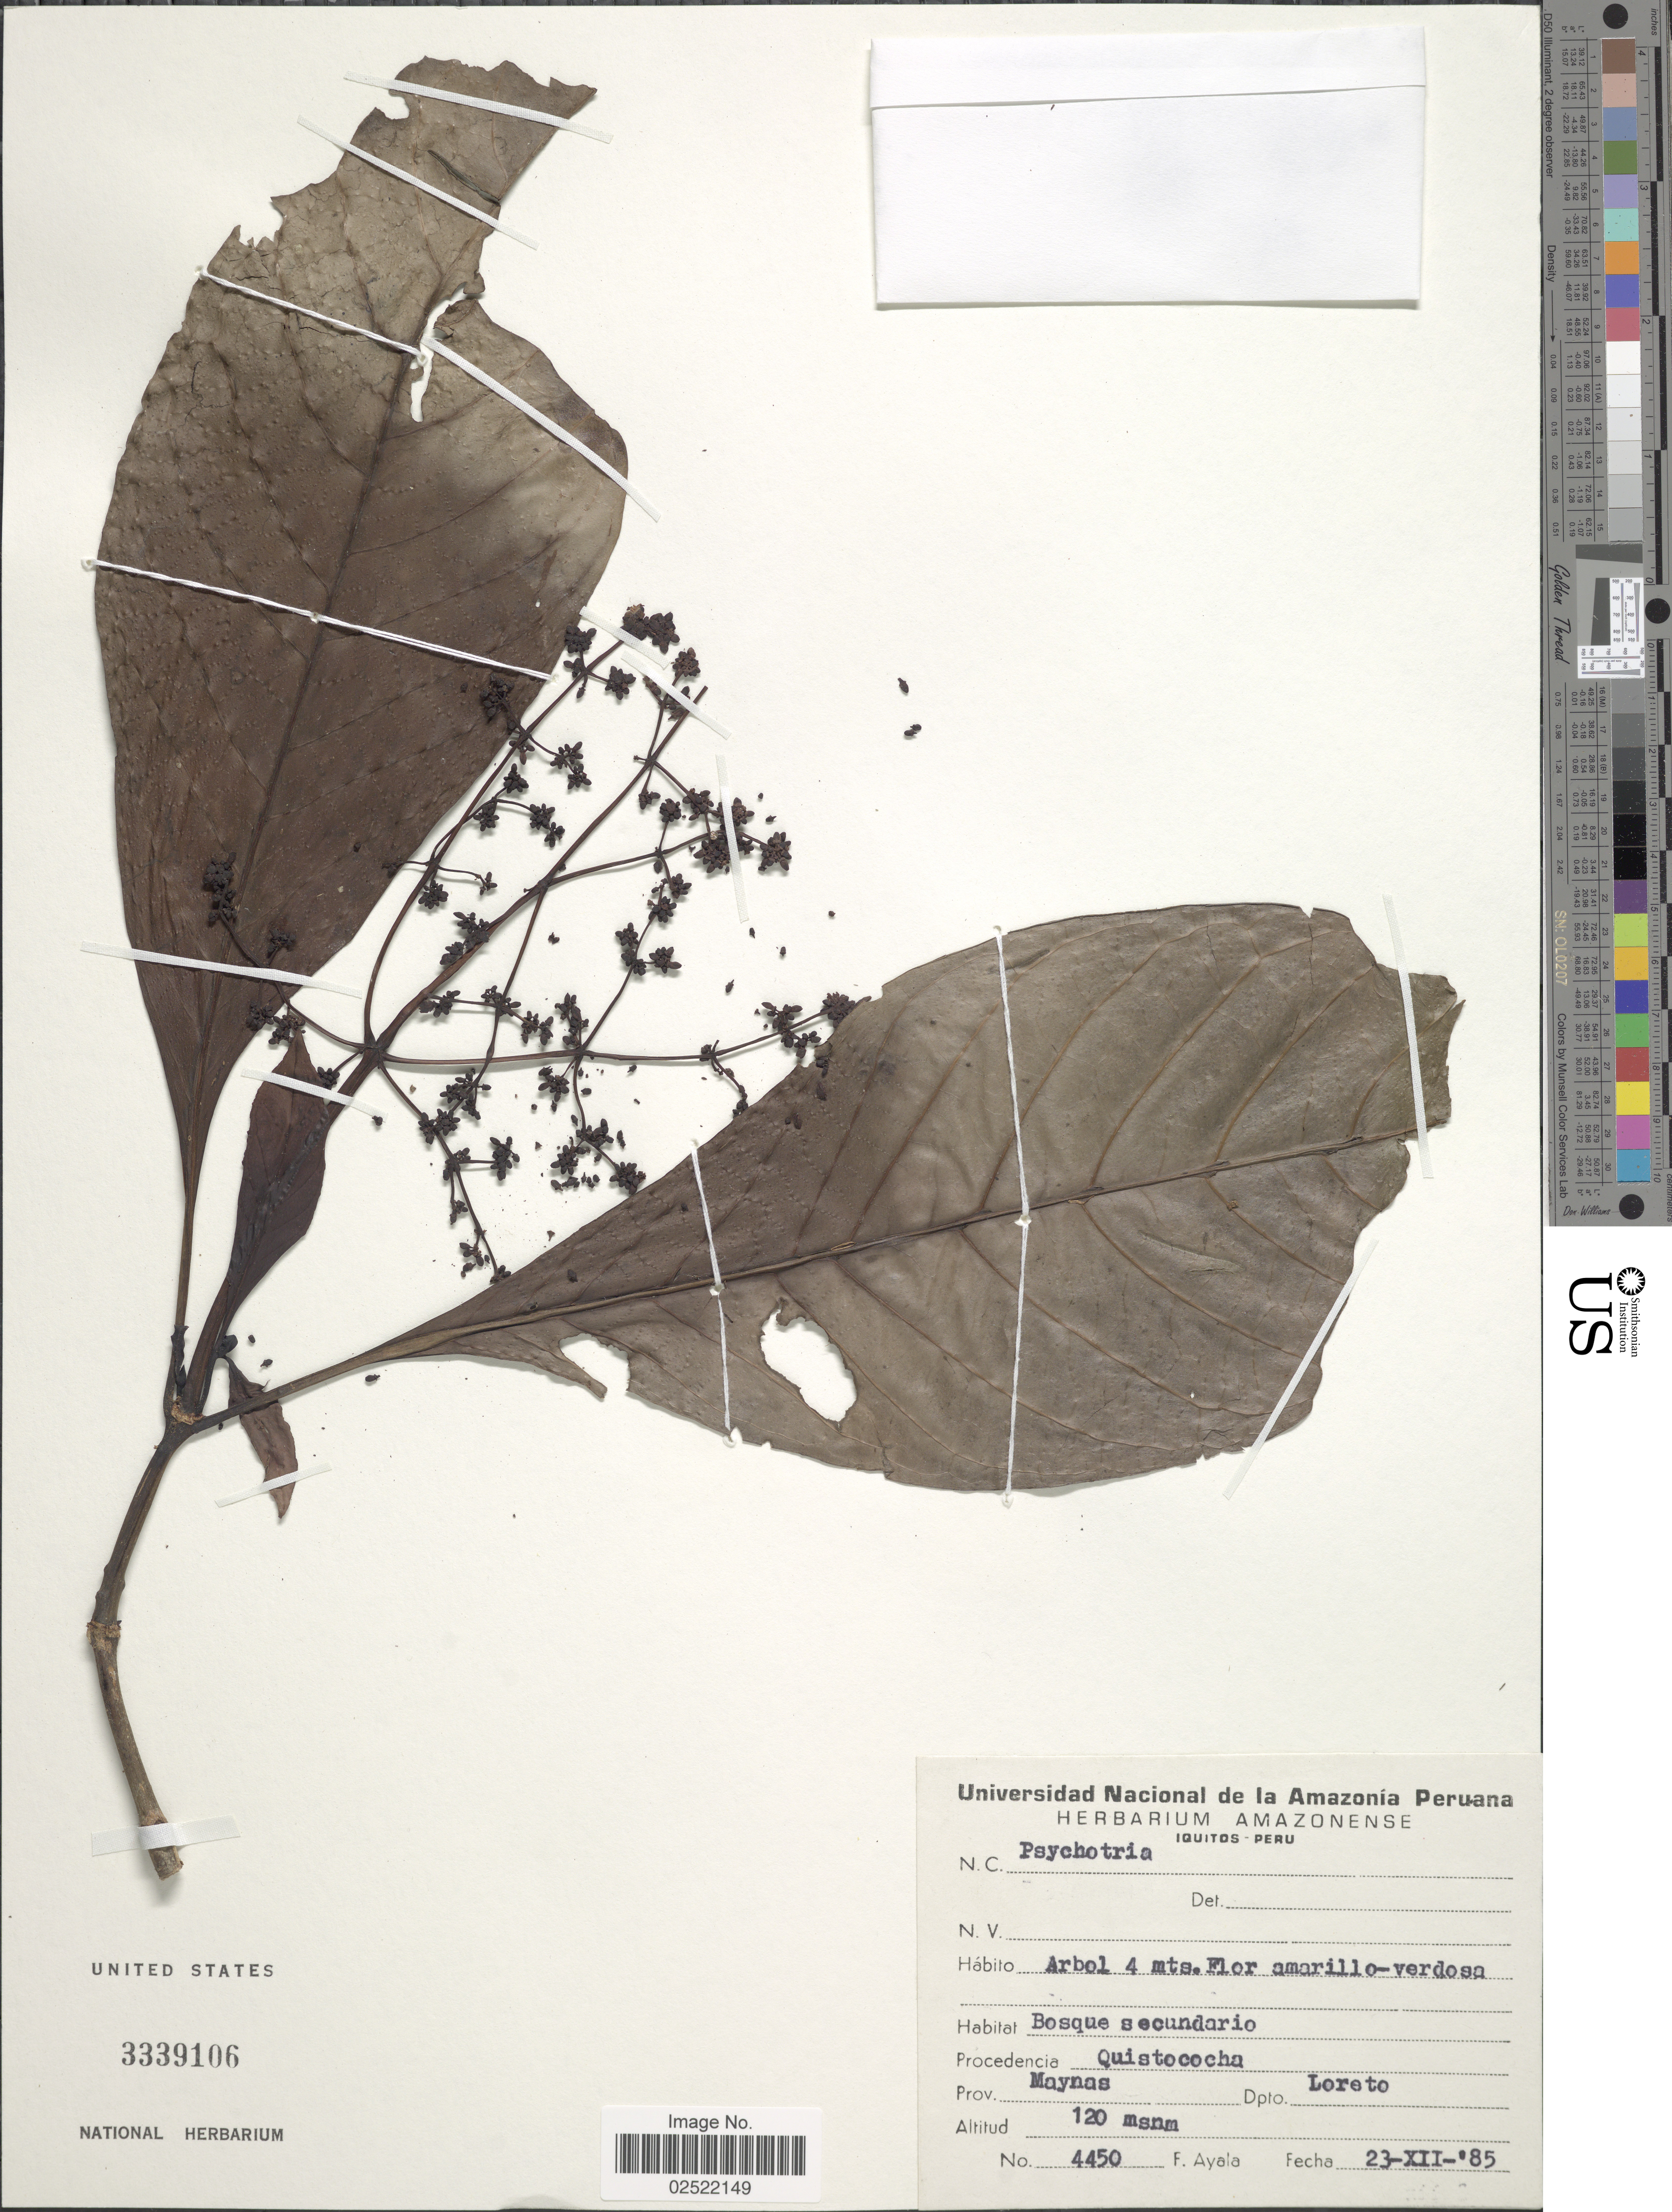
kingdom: Plantae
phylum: Tracheophyta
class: Magnoliopsida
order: Gentianales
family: Rubiaceae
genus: Psychotria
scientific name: Psychotria sp.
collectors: F. Ayala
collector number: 4450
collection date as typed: Transcribed d/m/y: 23/12/85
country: Peru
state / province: Loreto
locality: Quistococha. Prov. Maynas. Dpto. Loreto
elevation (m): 120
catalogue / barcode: US 3339106